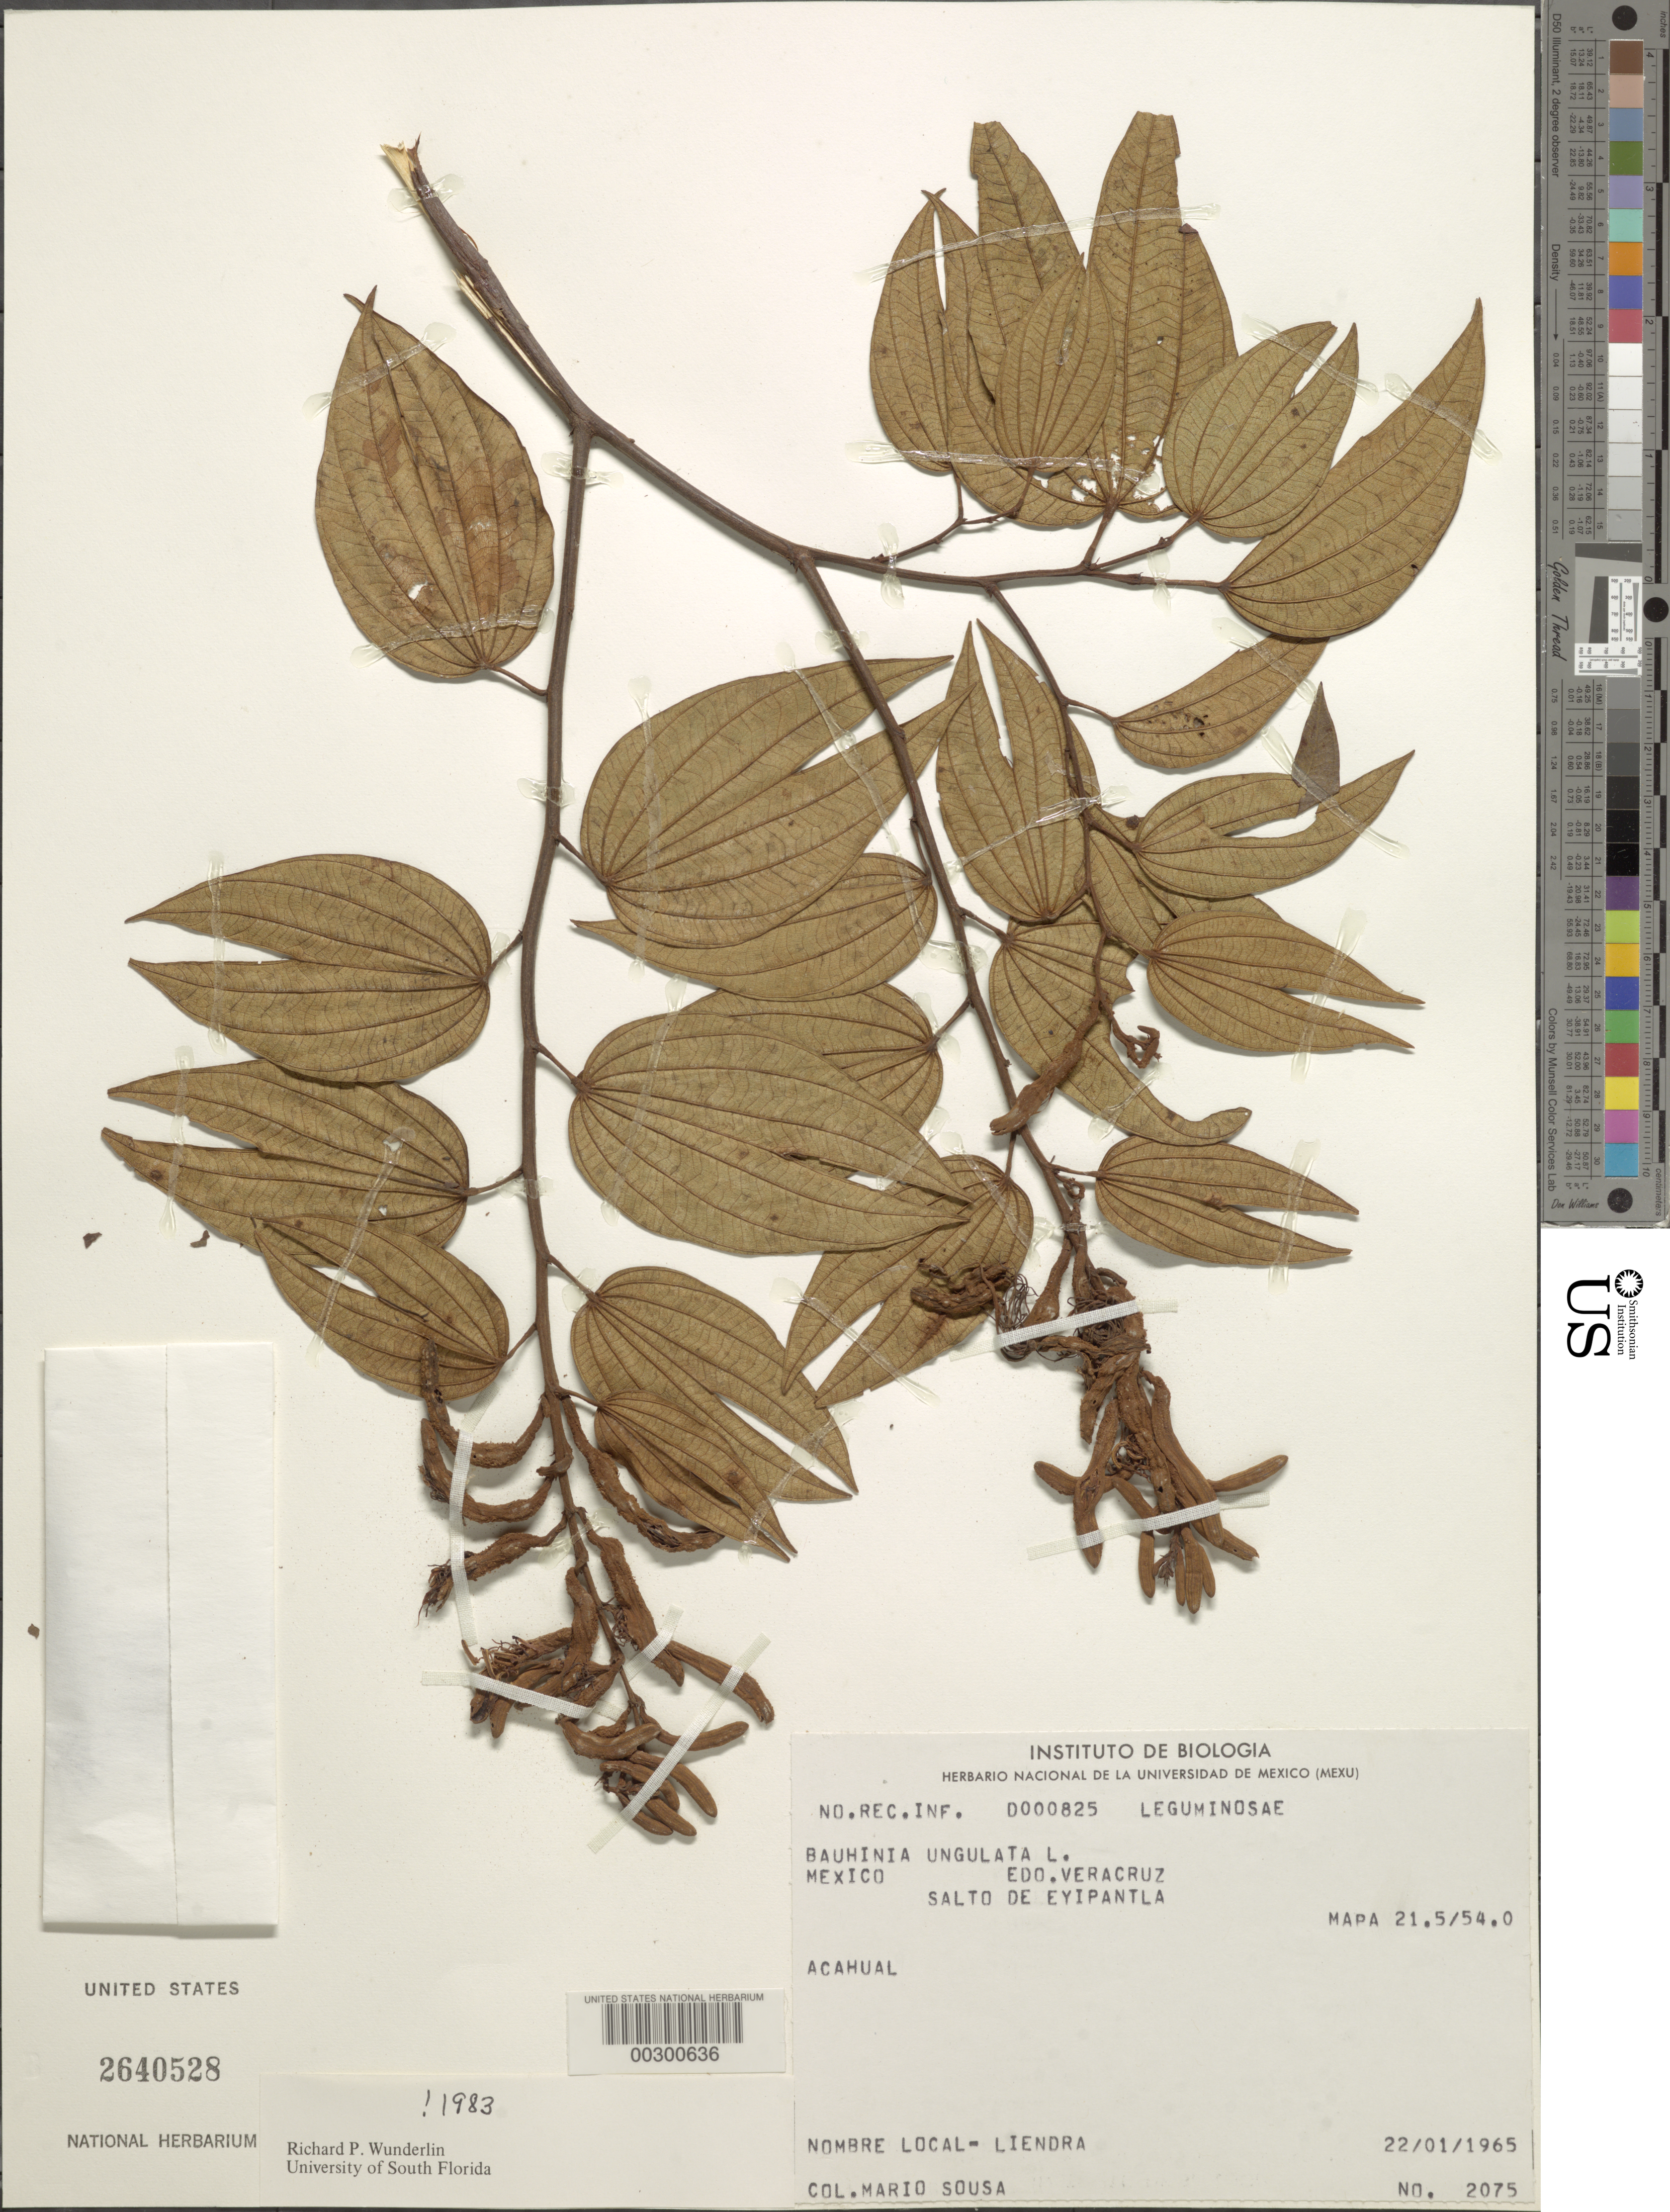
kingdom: Plantae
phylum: Tracheophyta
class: Magnoliopsida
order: Fabales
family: Fabaceae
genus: Bauhinia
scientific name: Bauhinia ungulata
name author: L.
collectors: M. Sousa S.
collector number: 2075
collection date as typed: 22 Jan 1965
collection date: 1965-01-22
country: Mexico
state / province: Veracruz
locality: Tenechapa; salto de eyipantla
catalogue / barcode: US 2640528